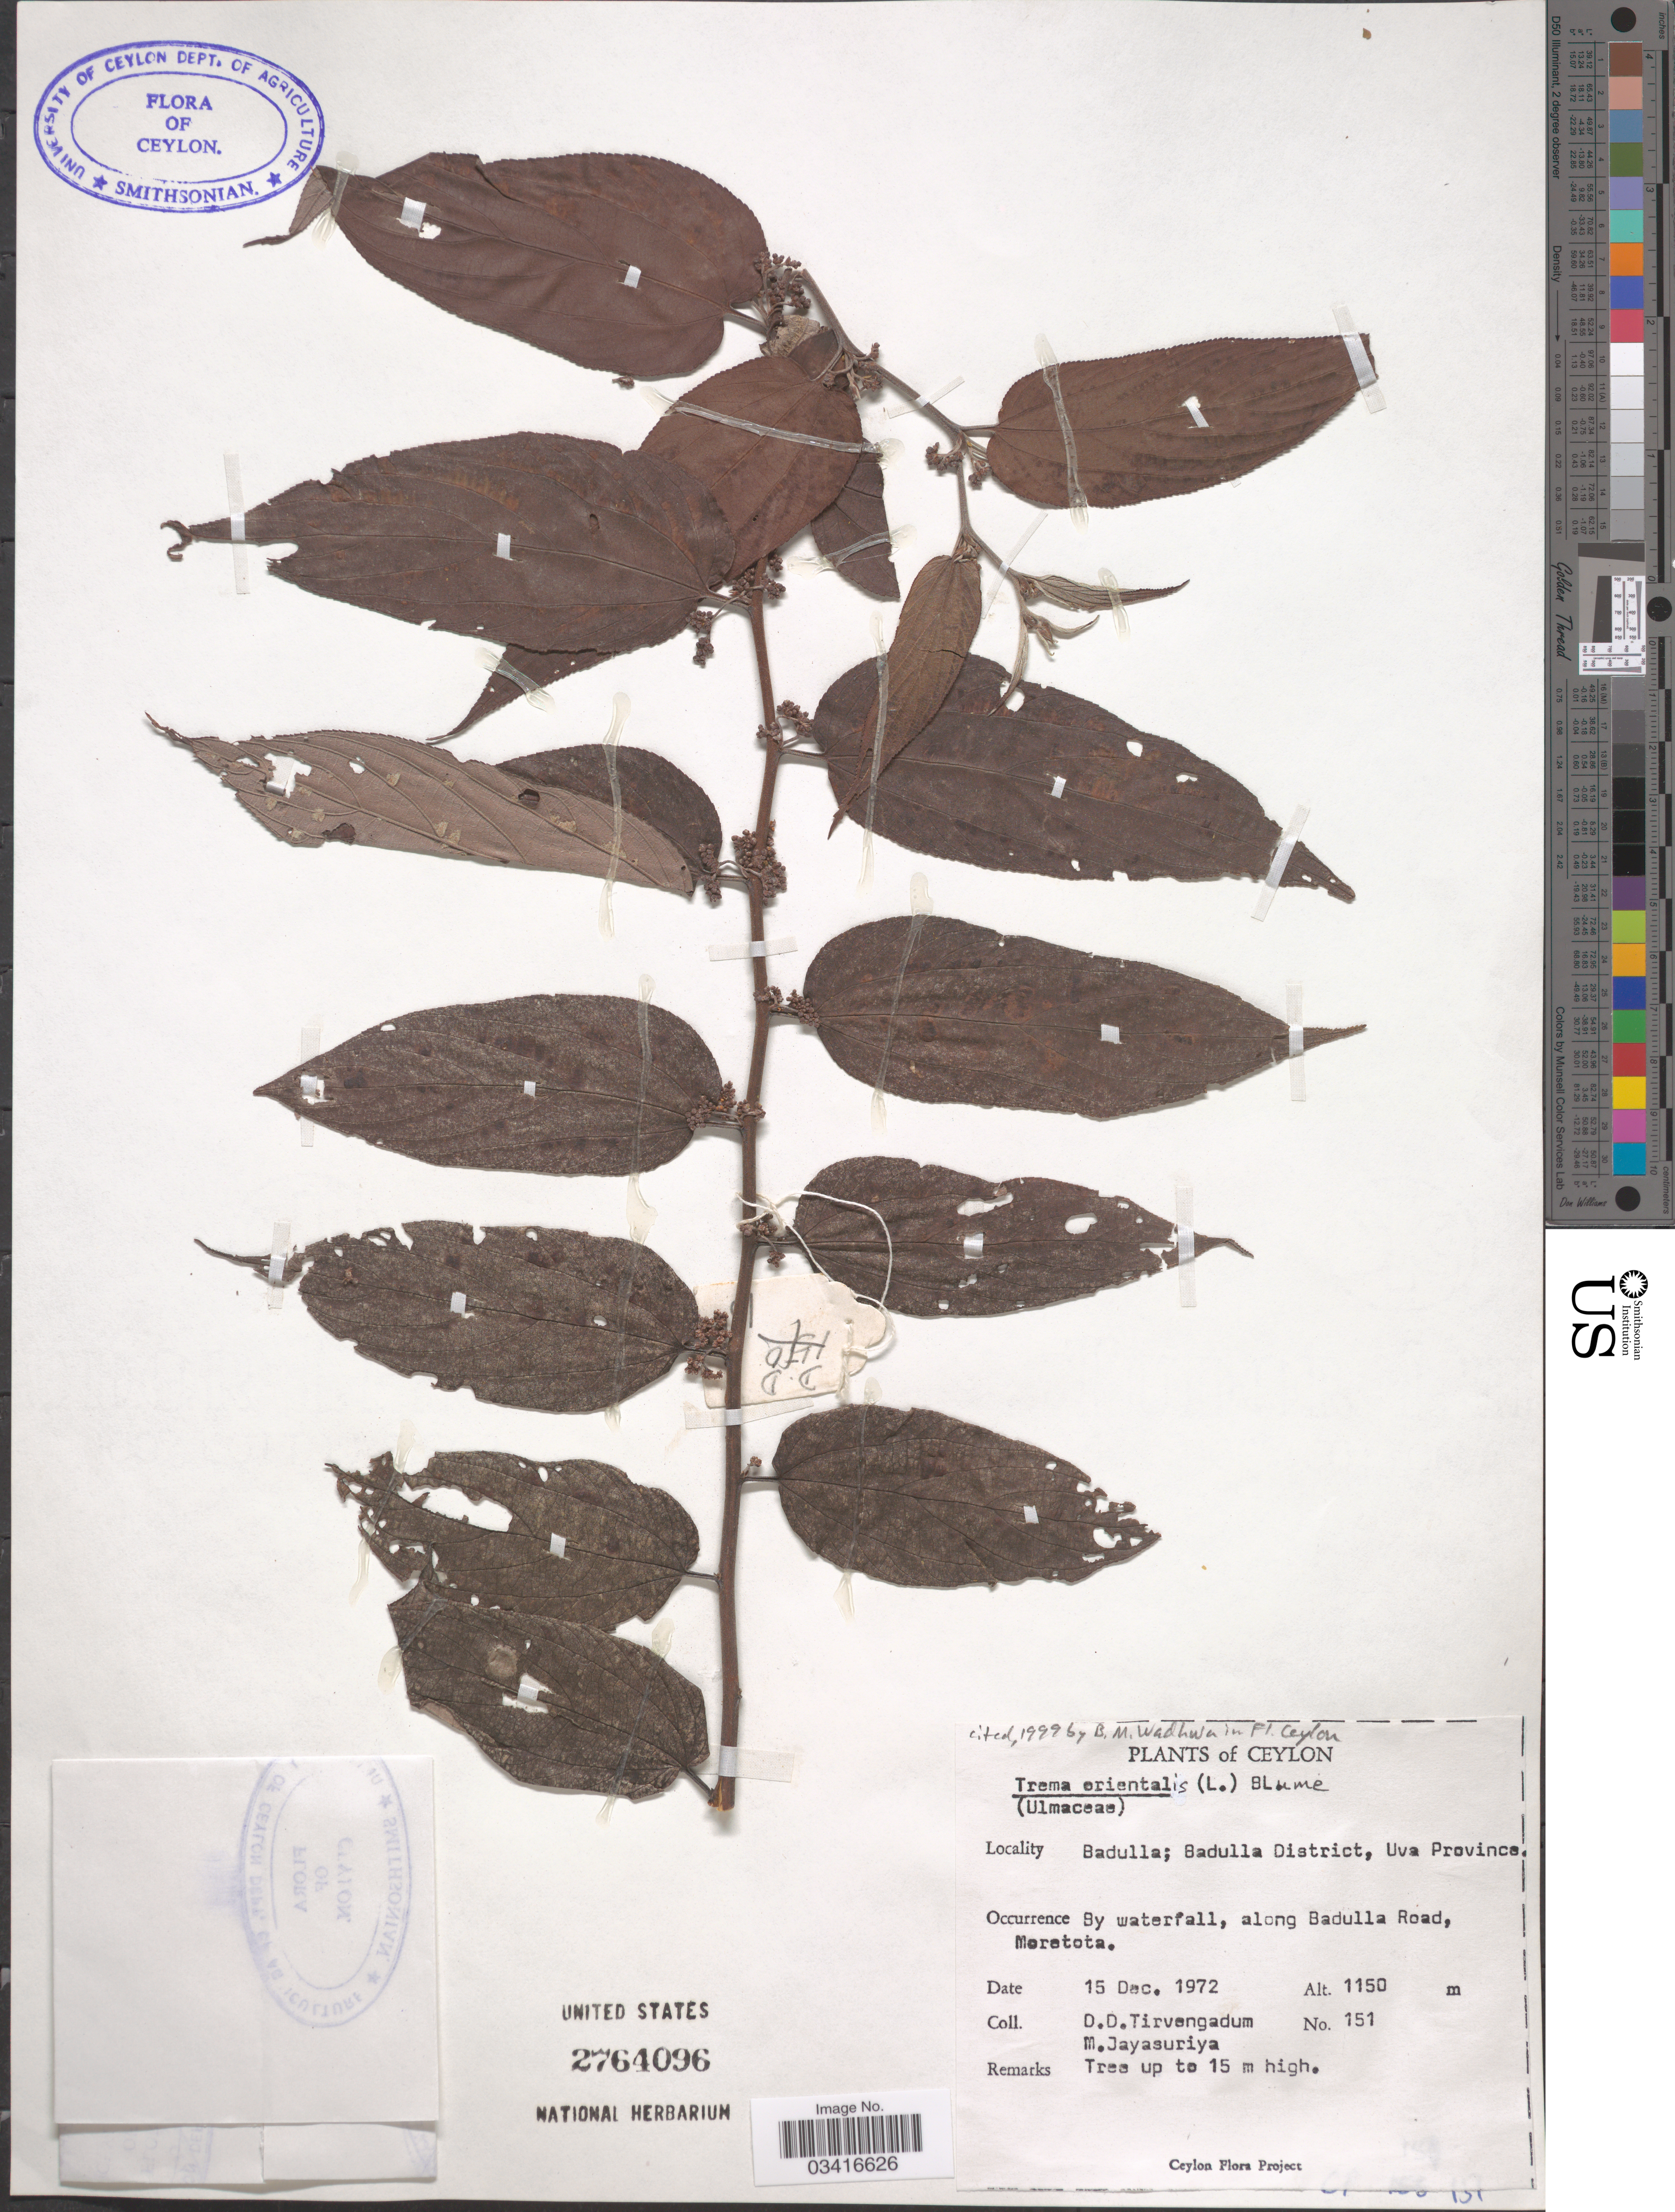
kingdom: Plantae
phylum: Tracheophyta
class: Magnoliopsida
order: Rosales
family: Cannabaceae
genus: Trema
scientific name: Trema orientale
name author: (L.) Blume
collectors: D. Tirvengadum & M. Jayasuria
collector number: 151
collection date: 1972-12-15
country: Sri Lanka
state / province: Uva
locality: Ceylon. Badulla; Badulla District. By waterfall, along Badulla Road, Moratota.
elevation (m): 1150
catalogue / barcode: US 2764096